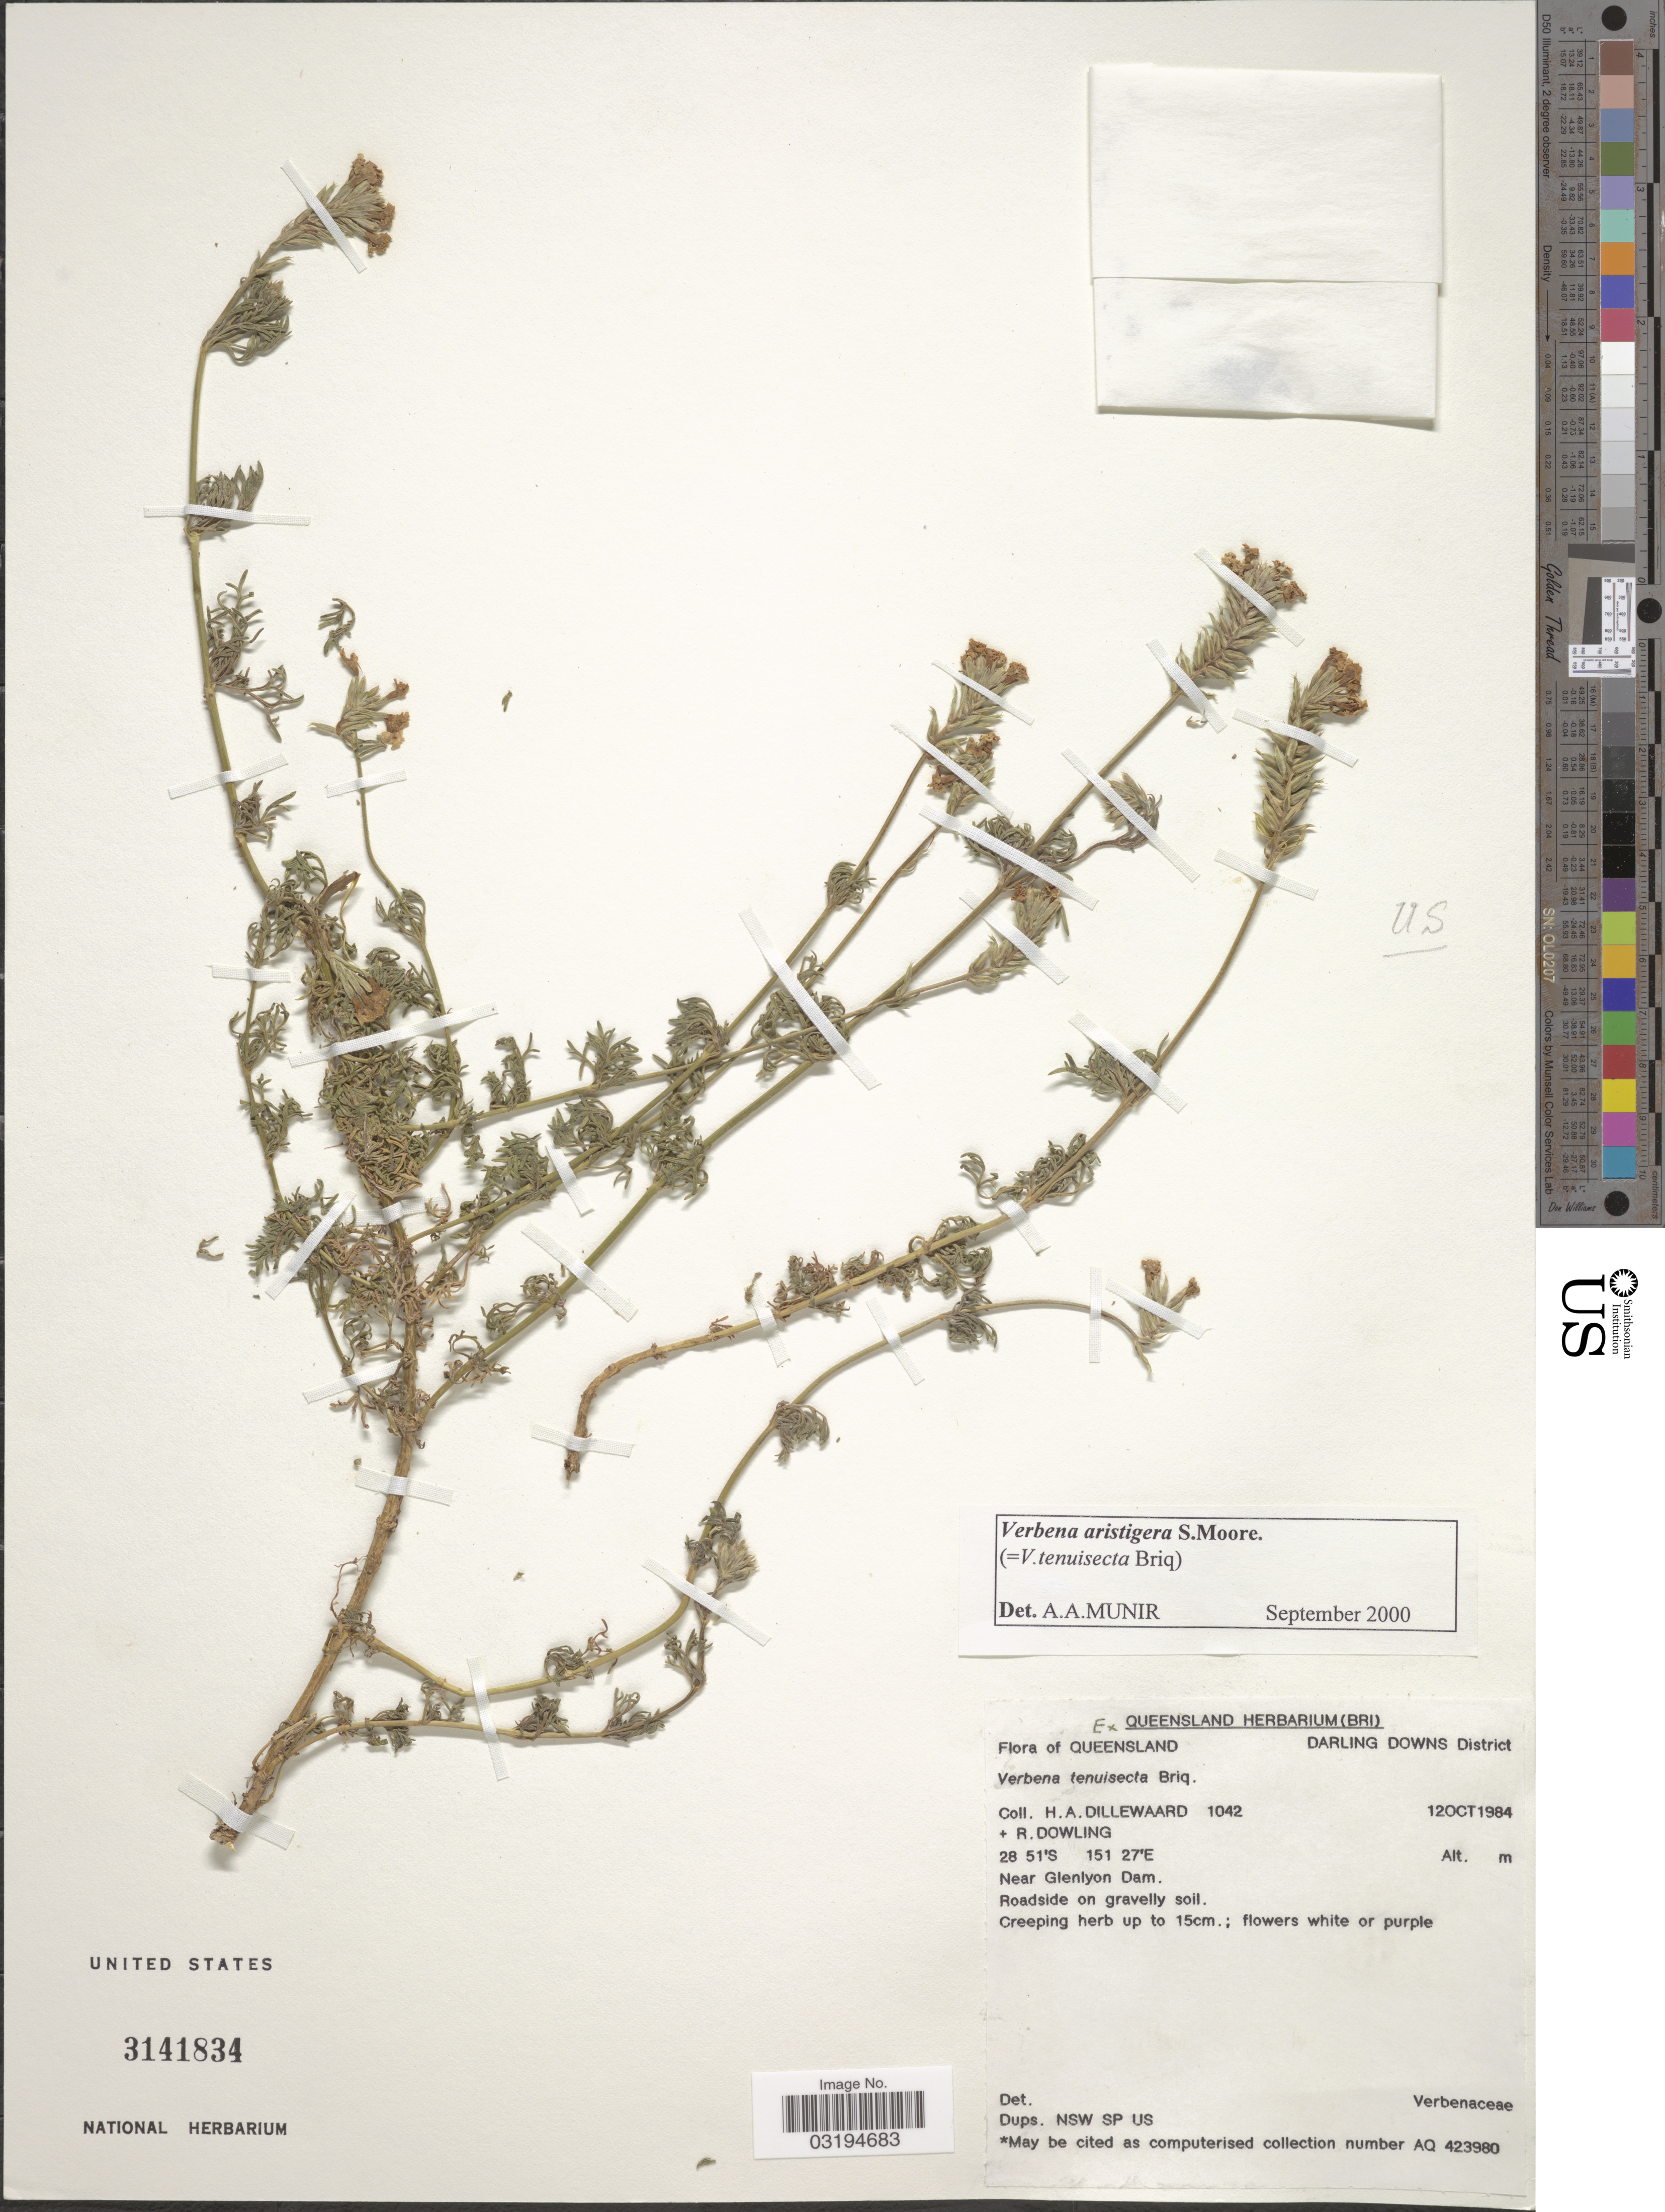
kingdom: Plantae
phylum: Tracheophyta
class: Magnoliopsida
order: Lamiales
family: Verbenaceae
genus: Verbena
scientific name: Verbena aristigera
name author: S. Moore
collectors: H. Dillewaard & R. Dowling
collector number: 1042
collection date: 1984-10-12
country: Australia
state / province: Queensland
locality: Darling Downs District. Near Glenlyon Dam.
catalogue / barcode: US 3141834